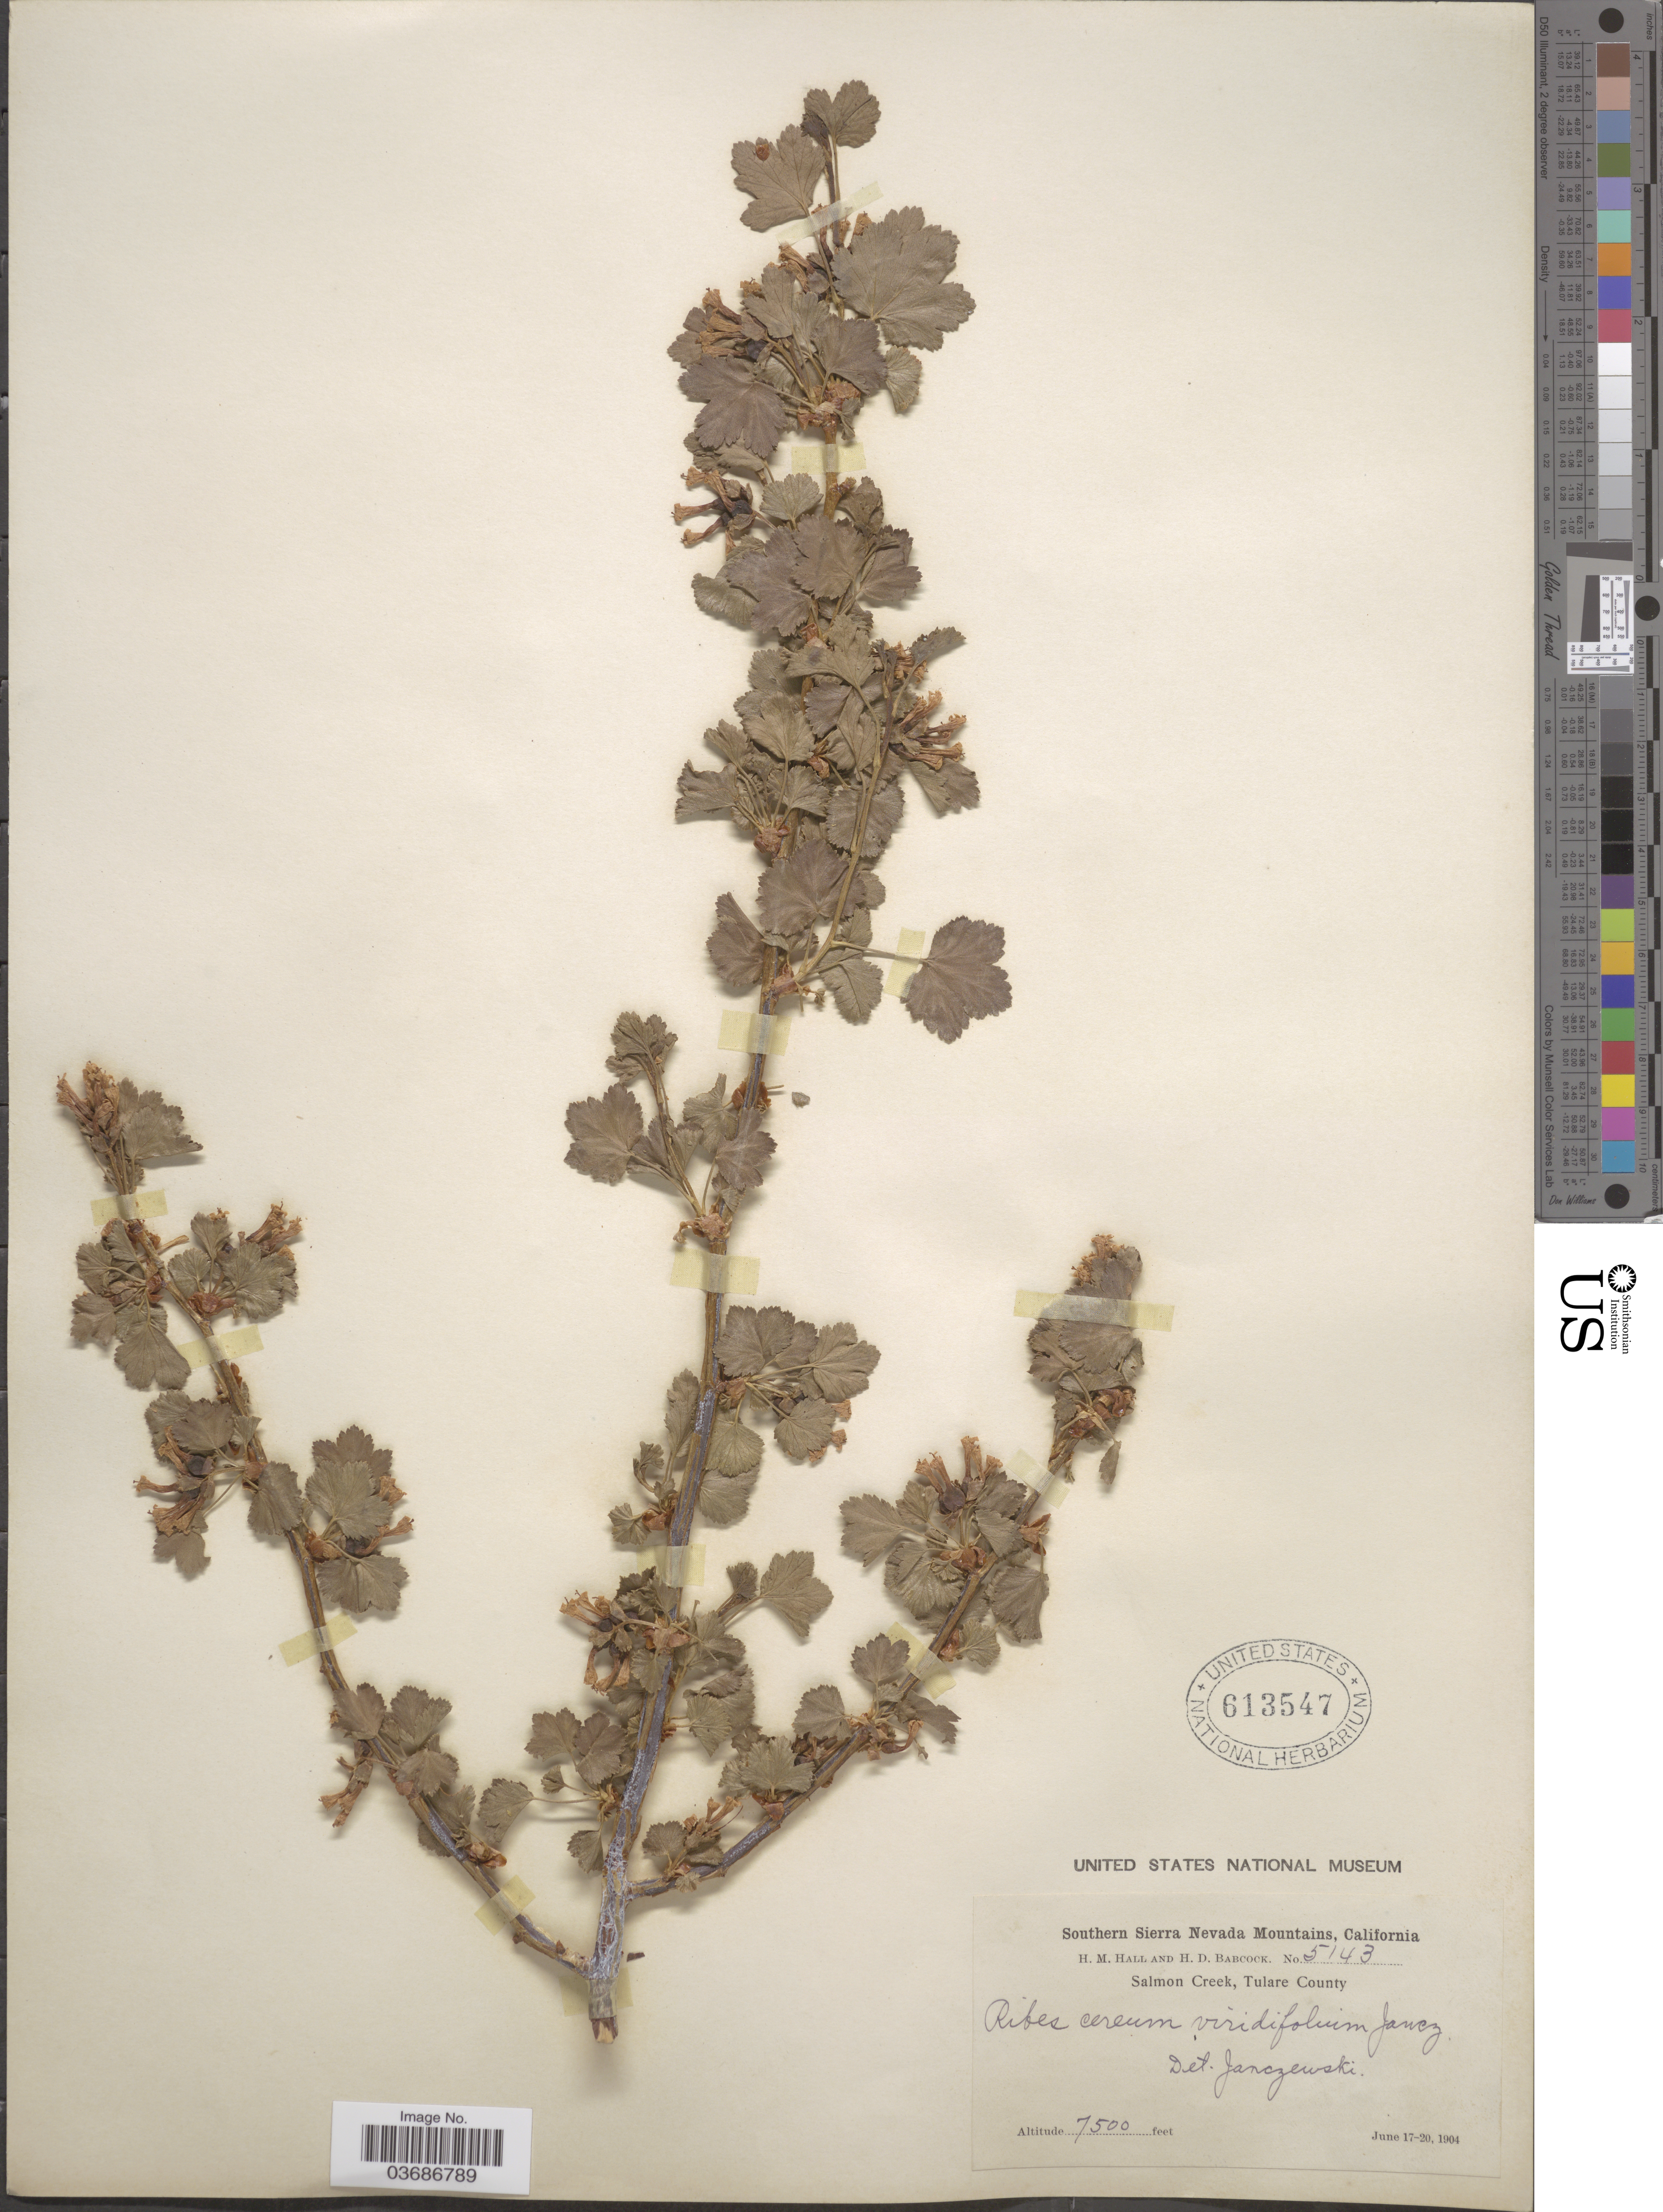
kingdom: Plantae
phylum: Tracheophyta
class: Magnoliopsida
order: Saxifragales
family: Grossulariaceae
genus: Ribes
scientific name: Ribes cereum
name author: Douglas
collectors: H. M. Hall & H. Babcock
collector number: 5143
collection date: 1904-06-17/1904-06-20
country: United States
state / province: California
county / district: Tulare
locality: Southern Sierra Nevada Mountains. Salmon Creek, Tulare County.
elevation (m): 2286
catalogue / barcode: US 613547